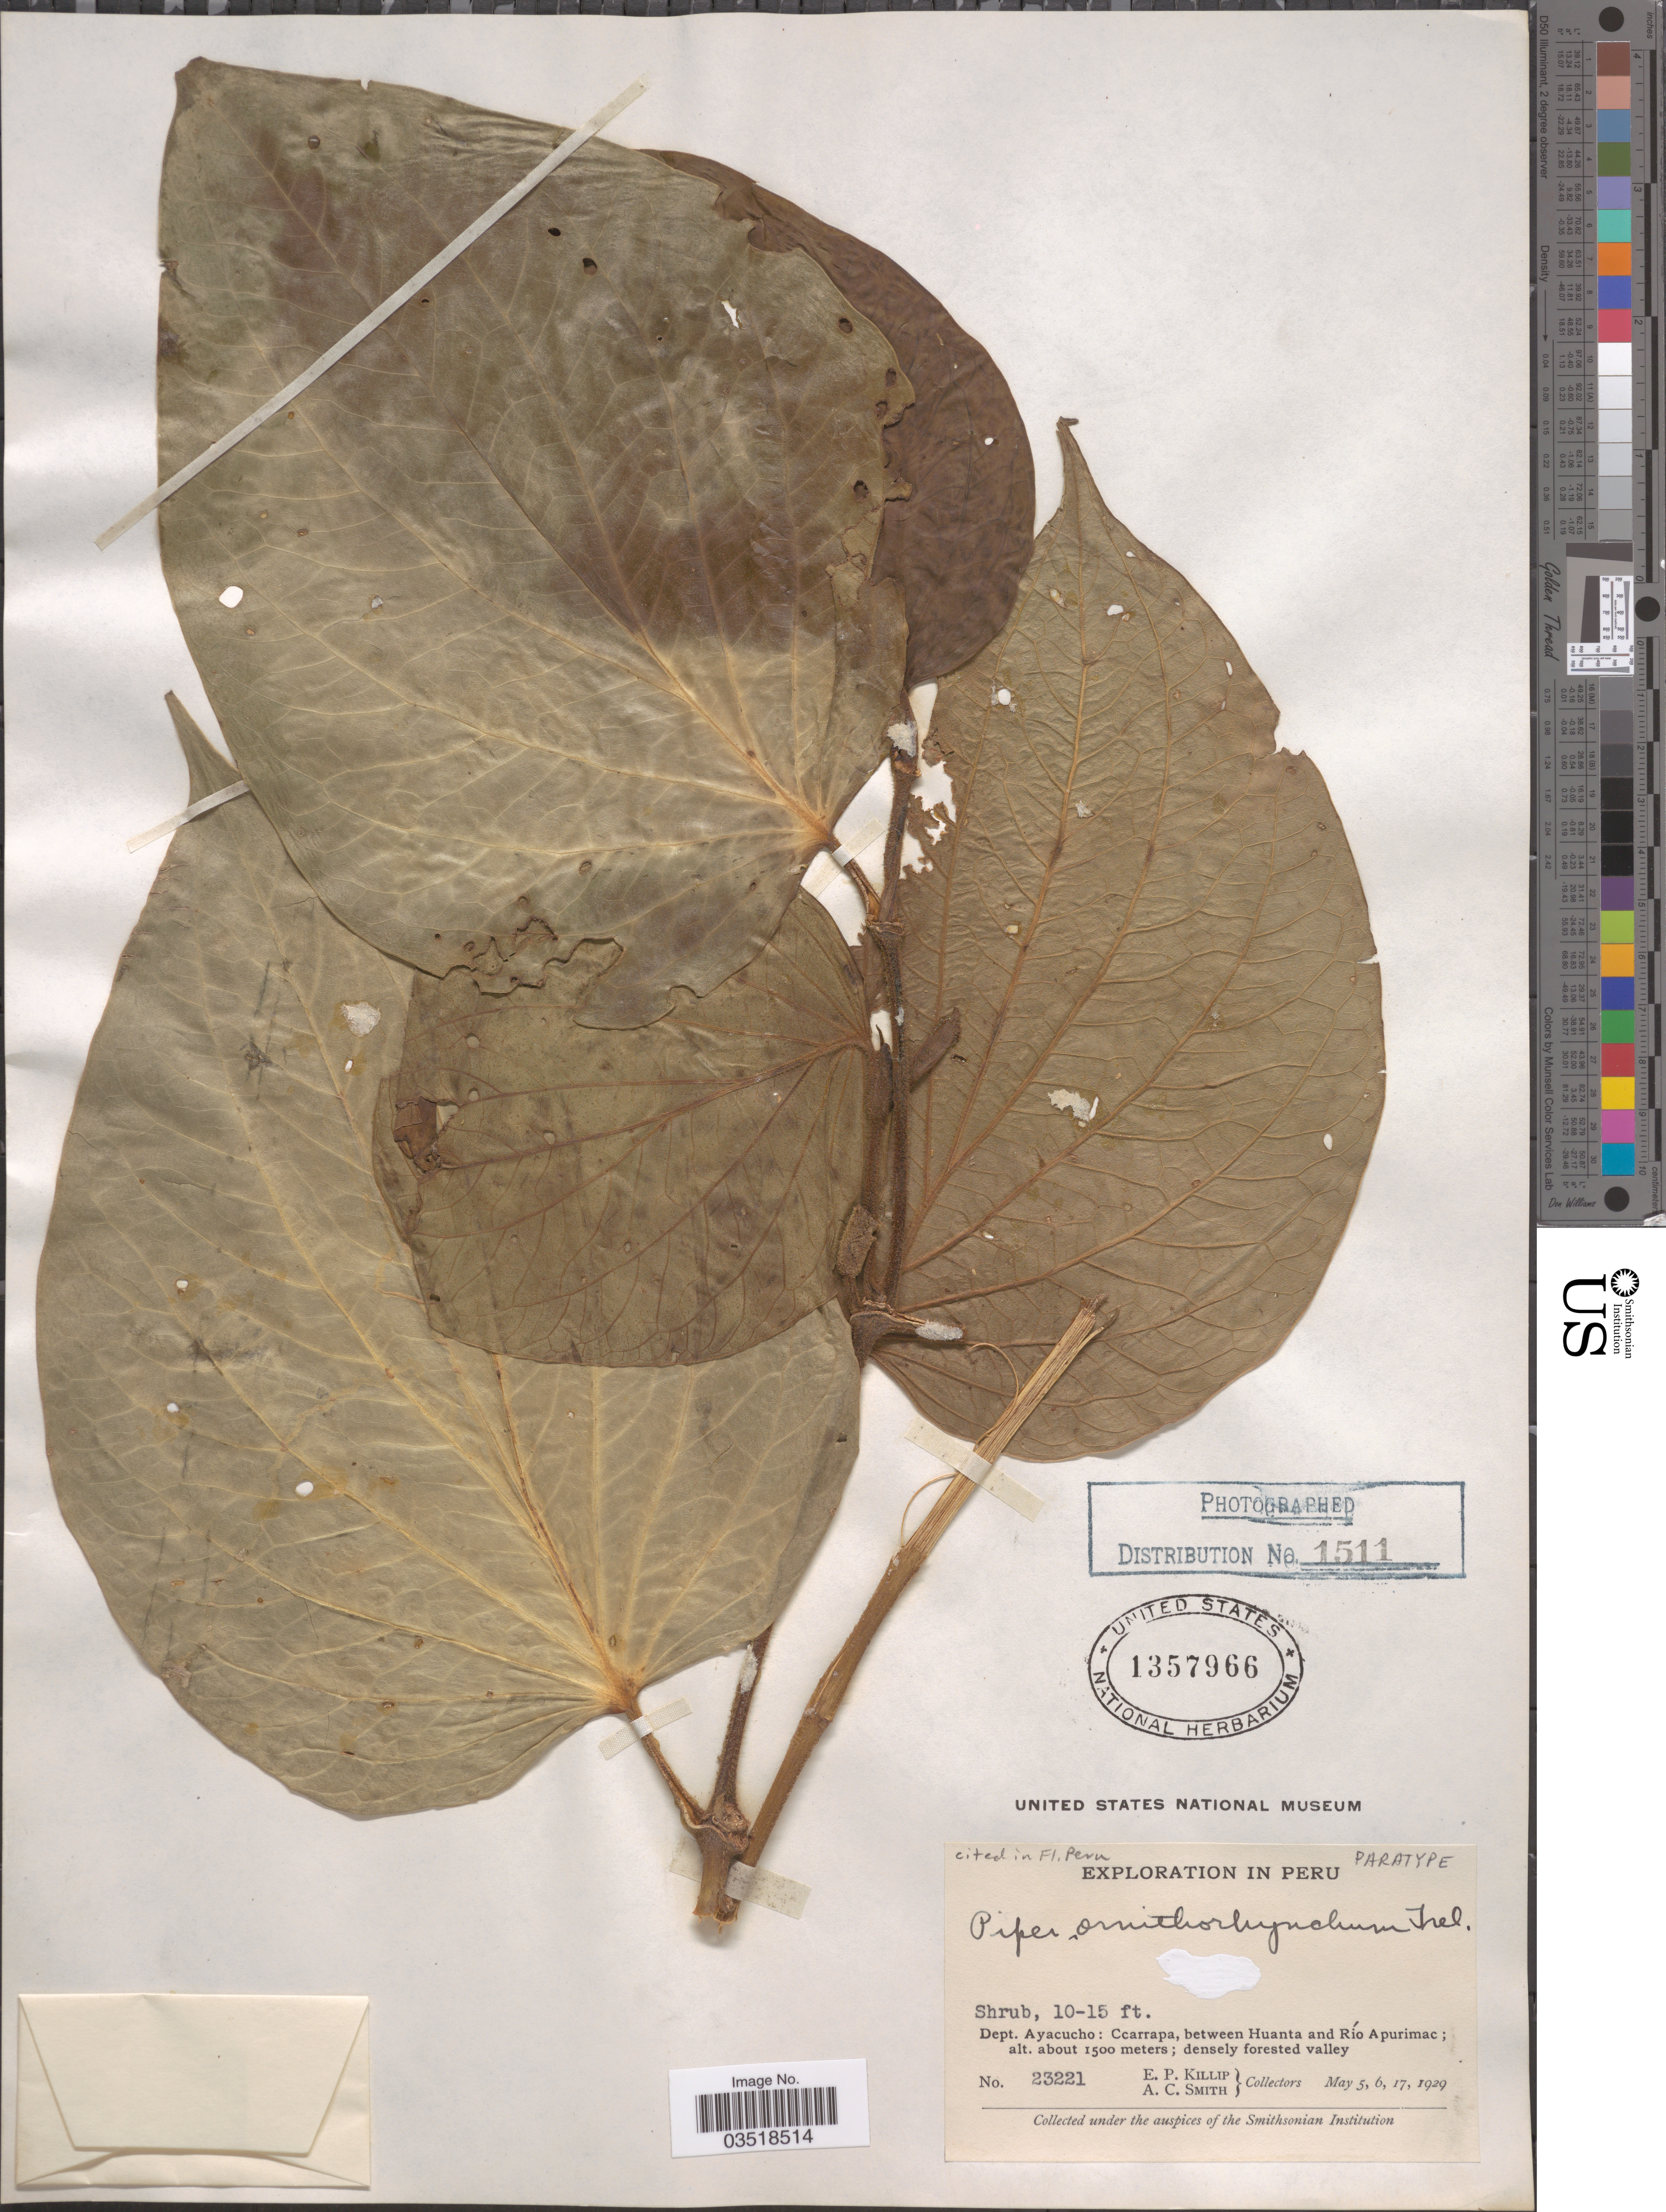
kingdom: Plantae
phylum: Tracheophyta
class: Magnoliopsida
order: Piperales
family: Piperaceae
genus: Piper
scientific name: Piper ornithorhynchum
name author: Trel.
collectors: E. P. Killip & A. C. Smith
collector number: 23221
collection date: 1929-05-05/1929-05-17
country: Peru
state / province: Ayacucho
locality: Dept. Ayacucho: Ccarrapa, between Huanta and Río Apurimac.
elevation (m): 1500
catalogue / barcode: US 1357966